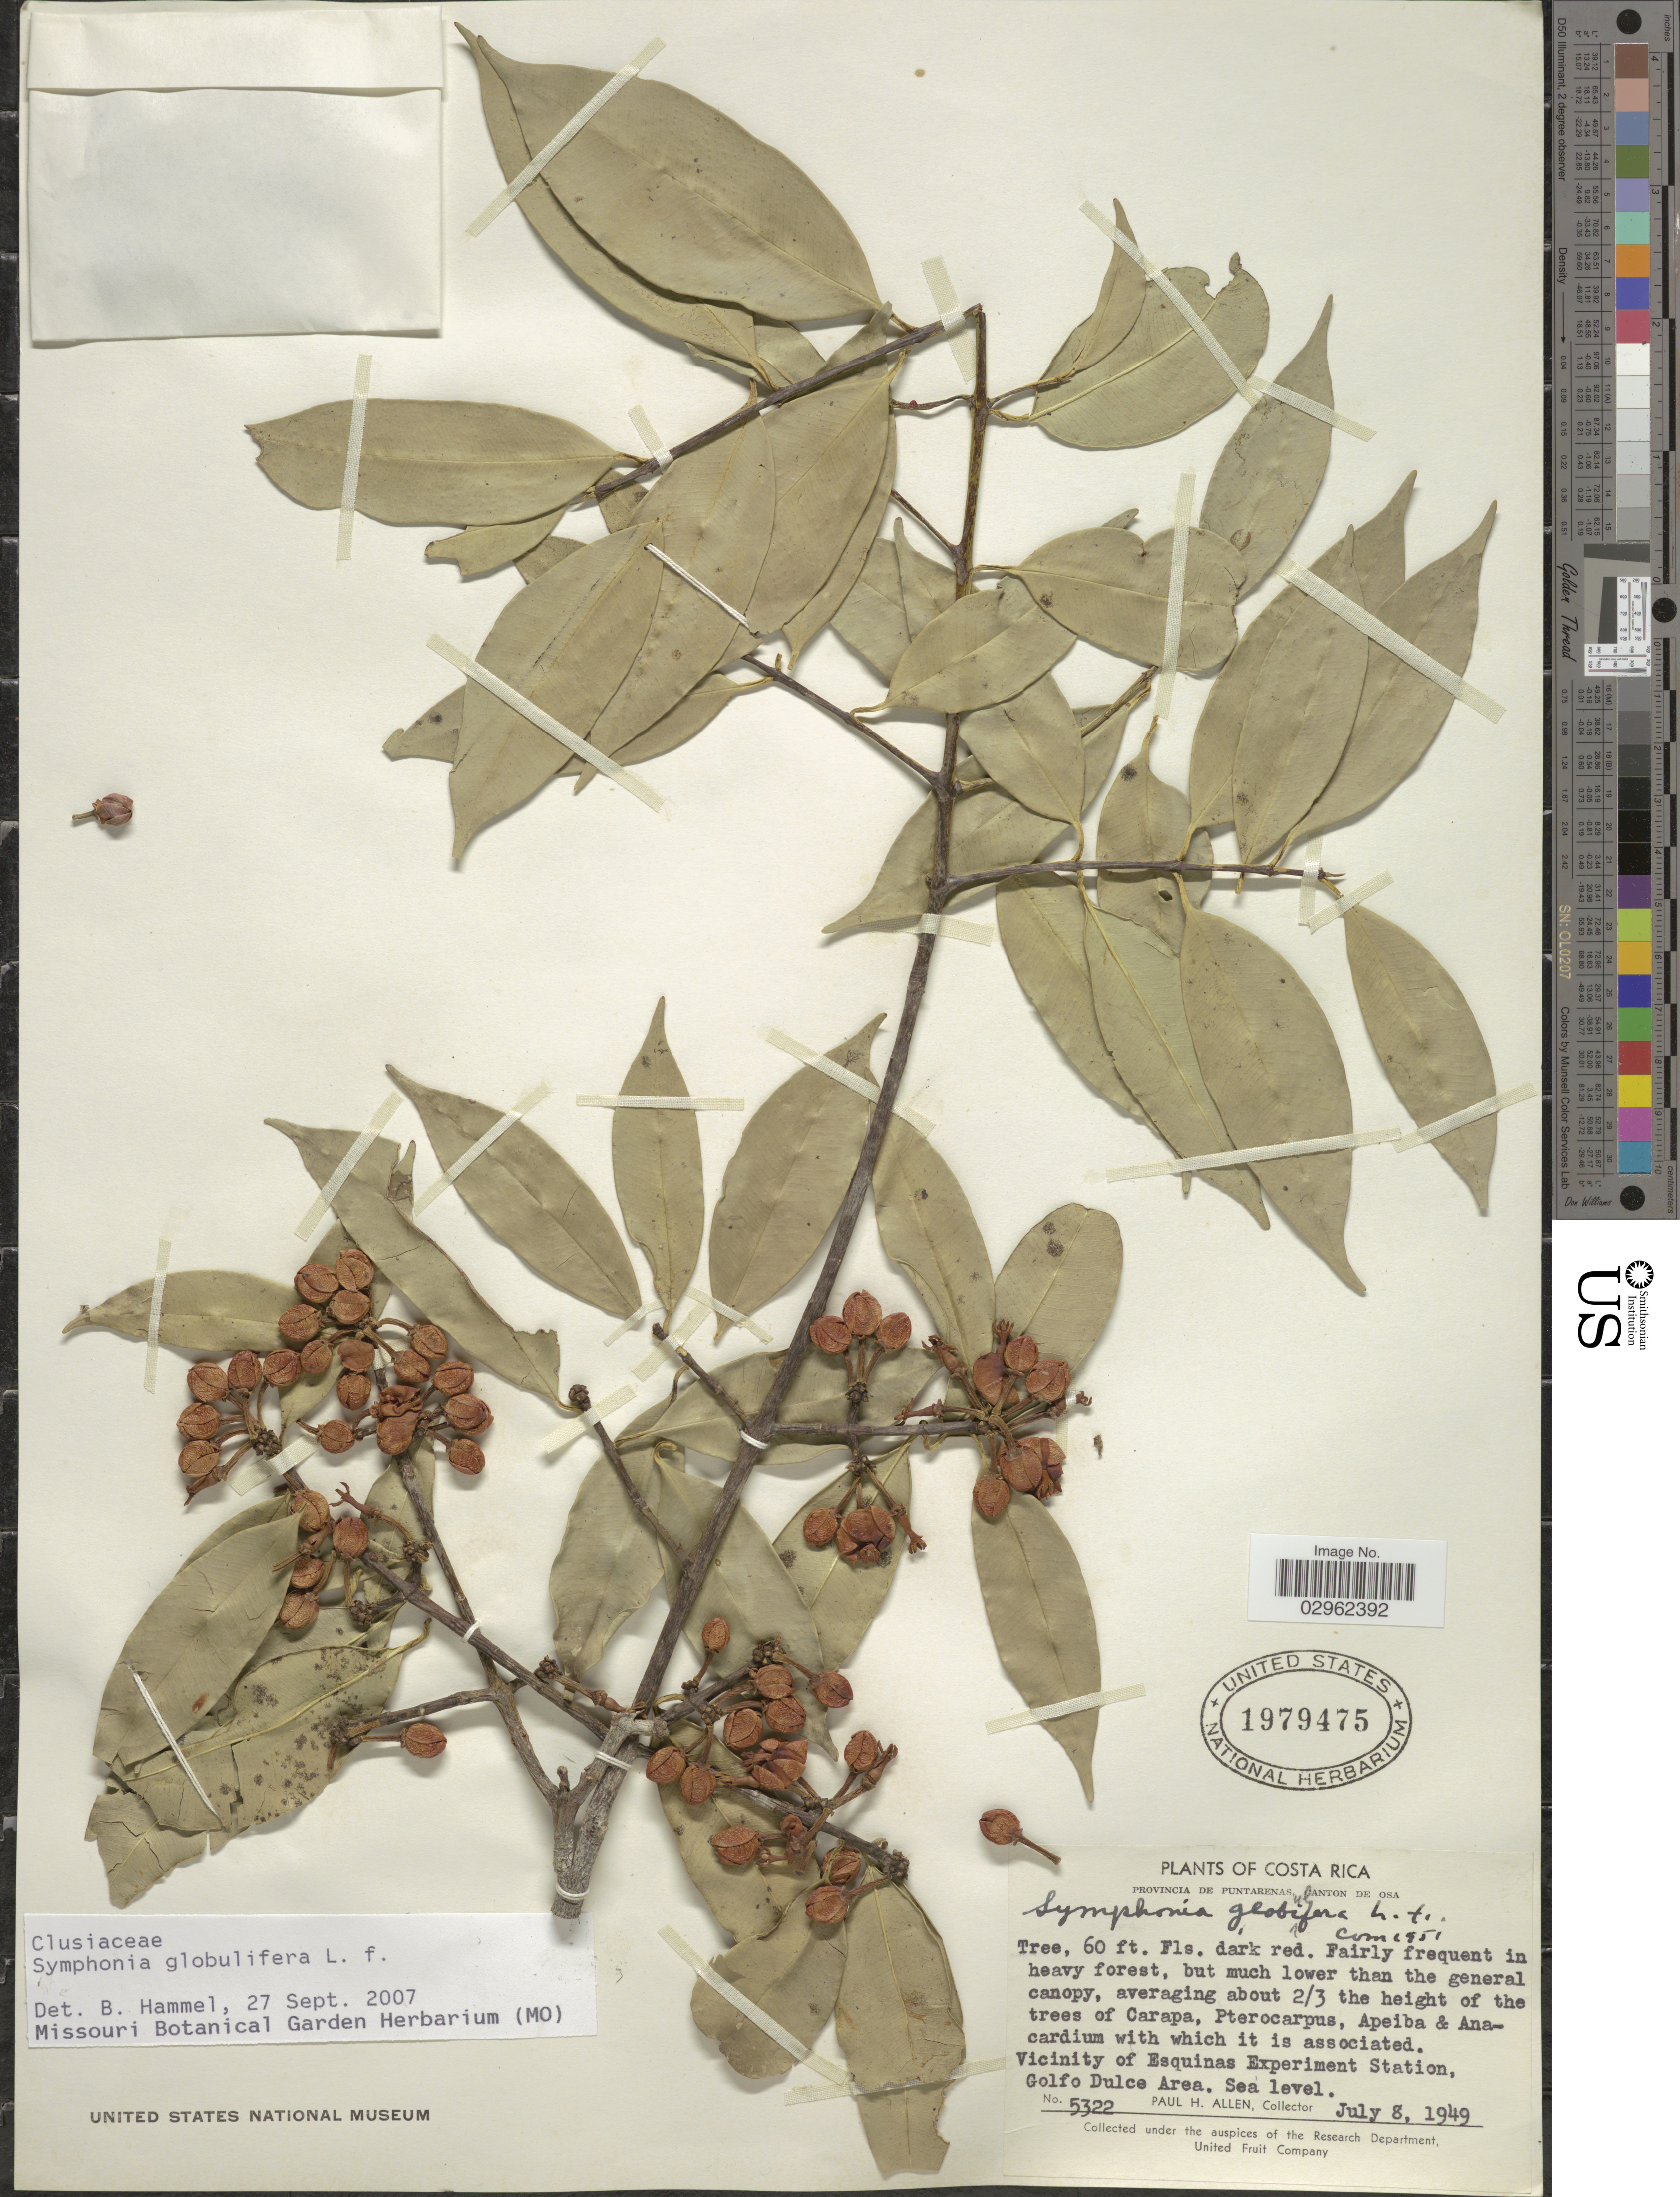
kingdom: Plantae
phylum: Tracheophyta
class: Magnoliopsida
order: Malpighiales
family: Clusiaceae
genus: Symphonia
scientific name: Symphonia globulifera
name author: L. f.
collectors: P. H. Allen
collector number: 5322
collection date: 1949-07-08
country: Costa Rica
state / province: Puntarenas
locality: Provincia de Puntarenas, Canton de Osa. Vicinity of Esquinas Experiment Station, Golfo Dulce Area.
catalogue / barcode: US 1979475